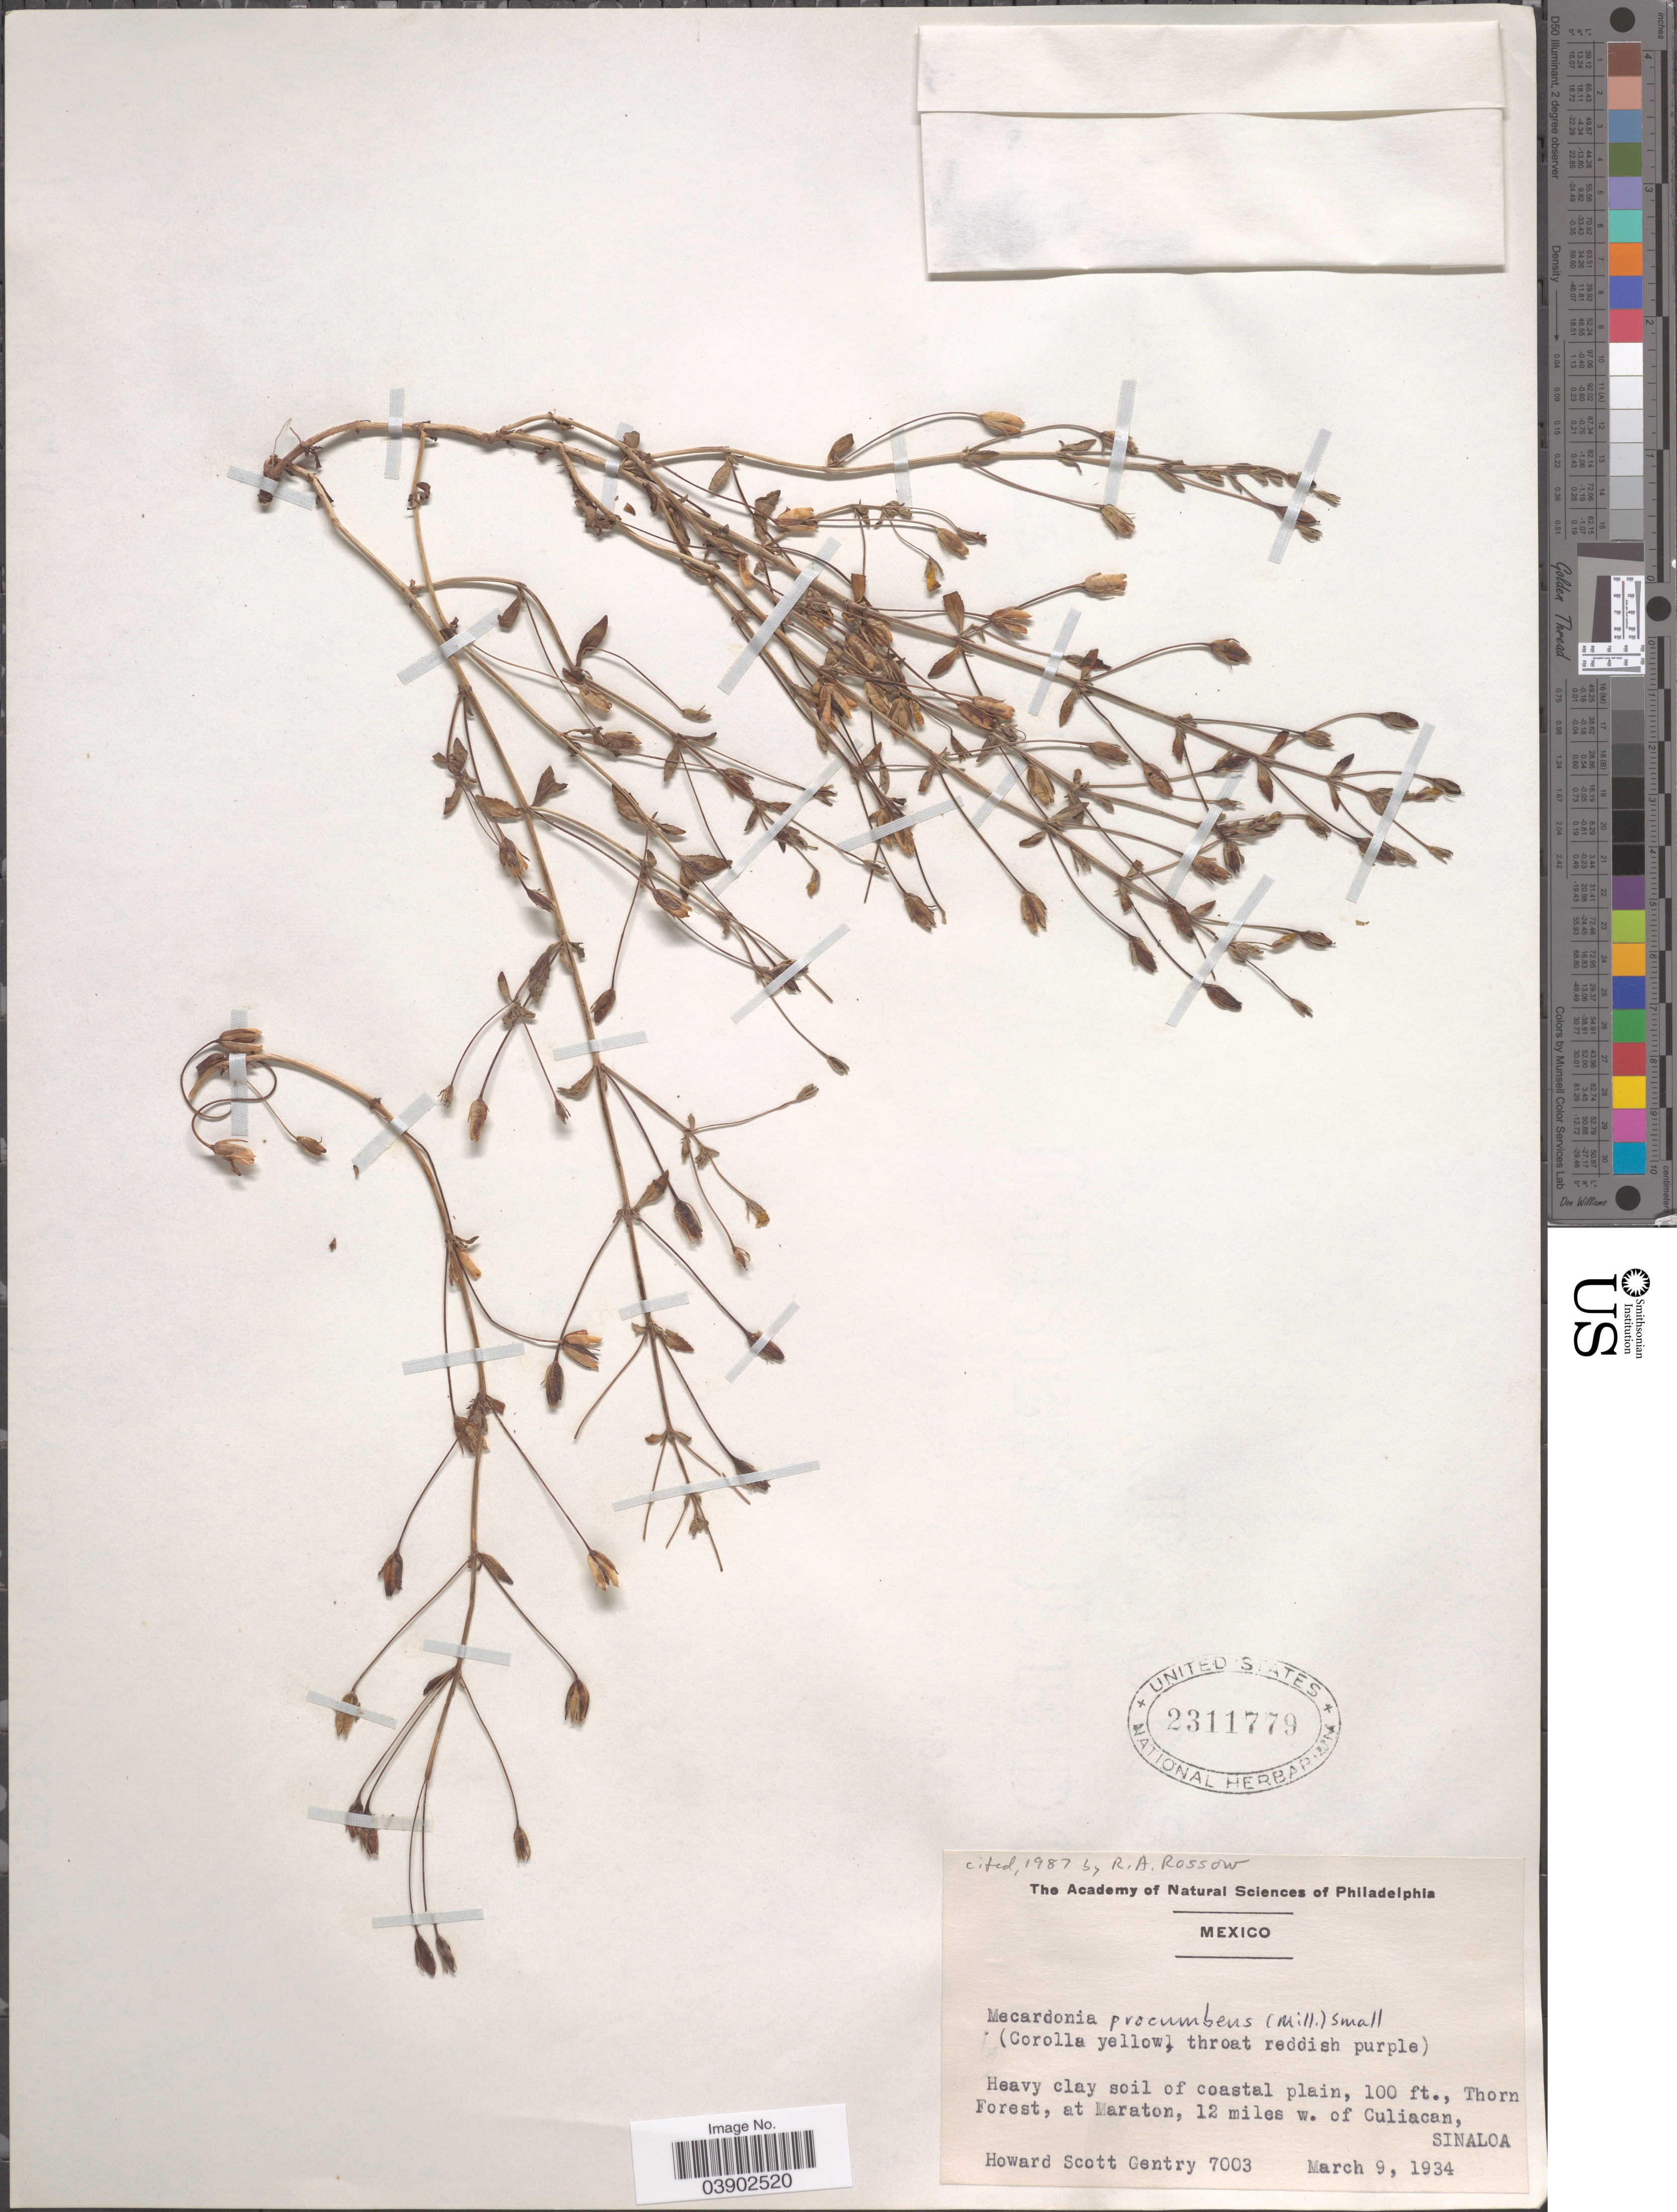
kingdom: Plantae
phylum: Tracheophyta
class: Magnoliopsida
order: Lamiales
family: Plantaginaceae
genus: Mecardonia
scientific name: Mecardonia procumbens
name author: (Mill.) Small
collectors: H. S. Gentry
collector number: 7003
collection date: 1934-03-09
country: Mexico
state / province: Sinaloa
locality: Heavy clay soil of coastal plain, Thorn Forest, at Marathon, 12 miles w. of Culiacan.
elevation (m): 30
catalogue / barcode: US 2311779